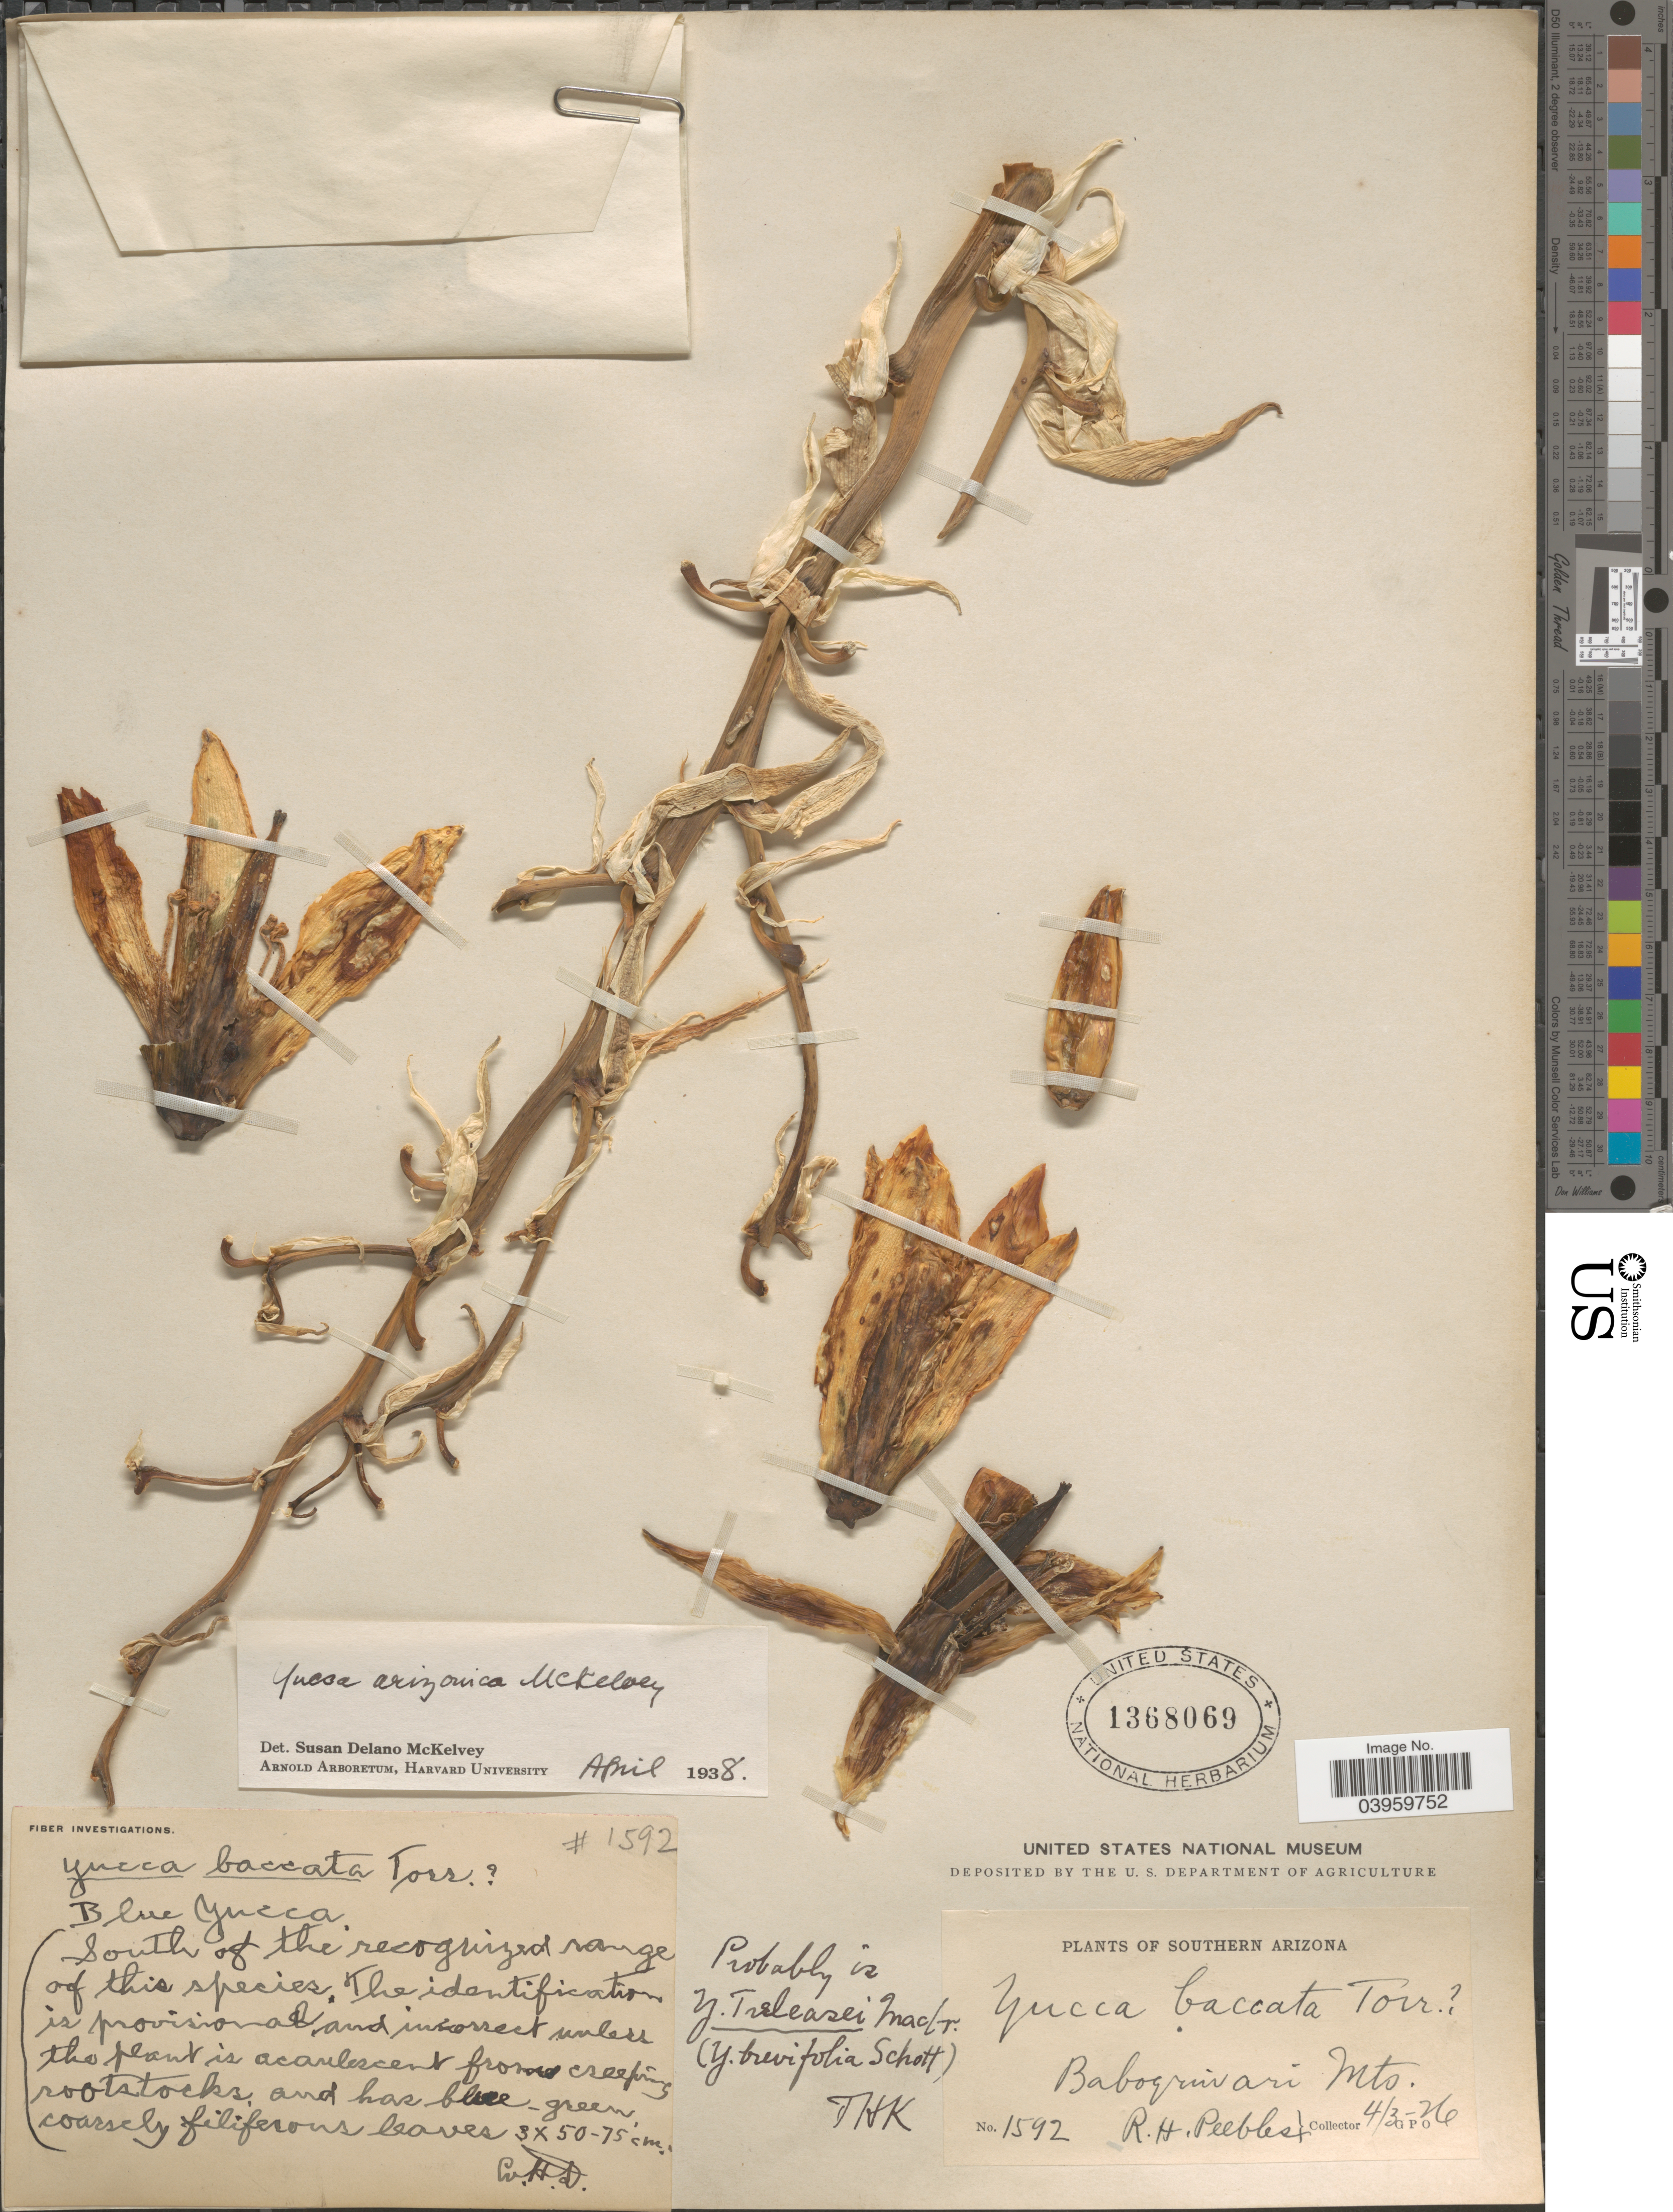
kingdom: Plantae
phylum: Tracheophyta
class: Liliopsida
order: Asparagales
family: Asparagaceae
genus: Yucca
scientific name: Yucca arizonica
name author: McKelvey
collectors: R. H. Peebles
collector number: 1592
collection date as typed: Transcribed d/m/y: 3/4/26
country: United States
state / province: Arizona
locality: Southern Arizona. Baboquivari Mts.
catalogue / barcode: US 1368069